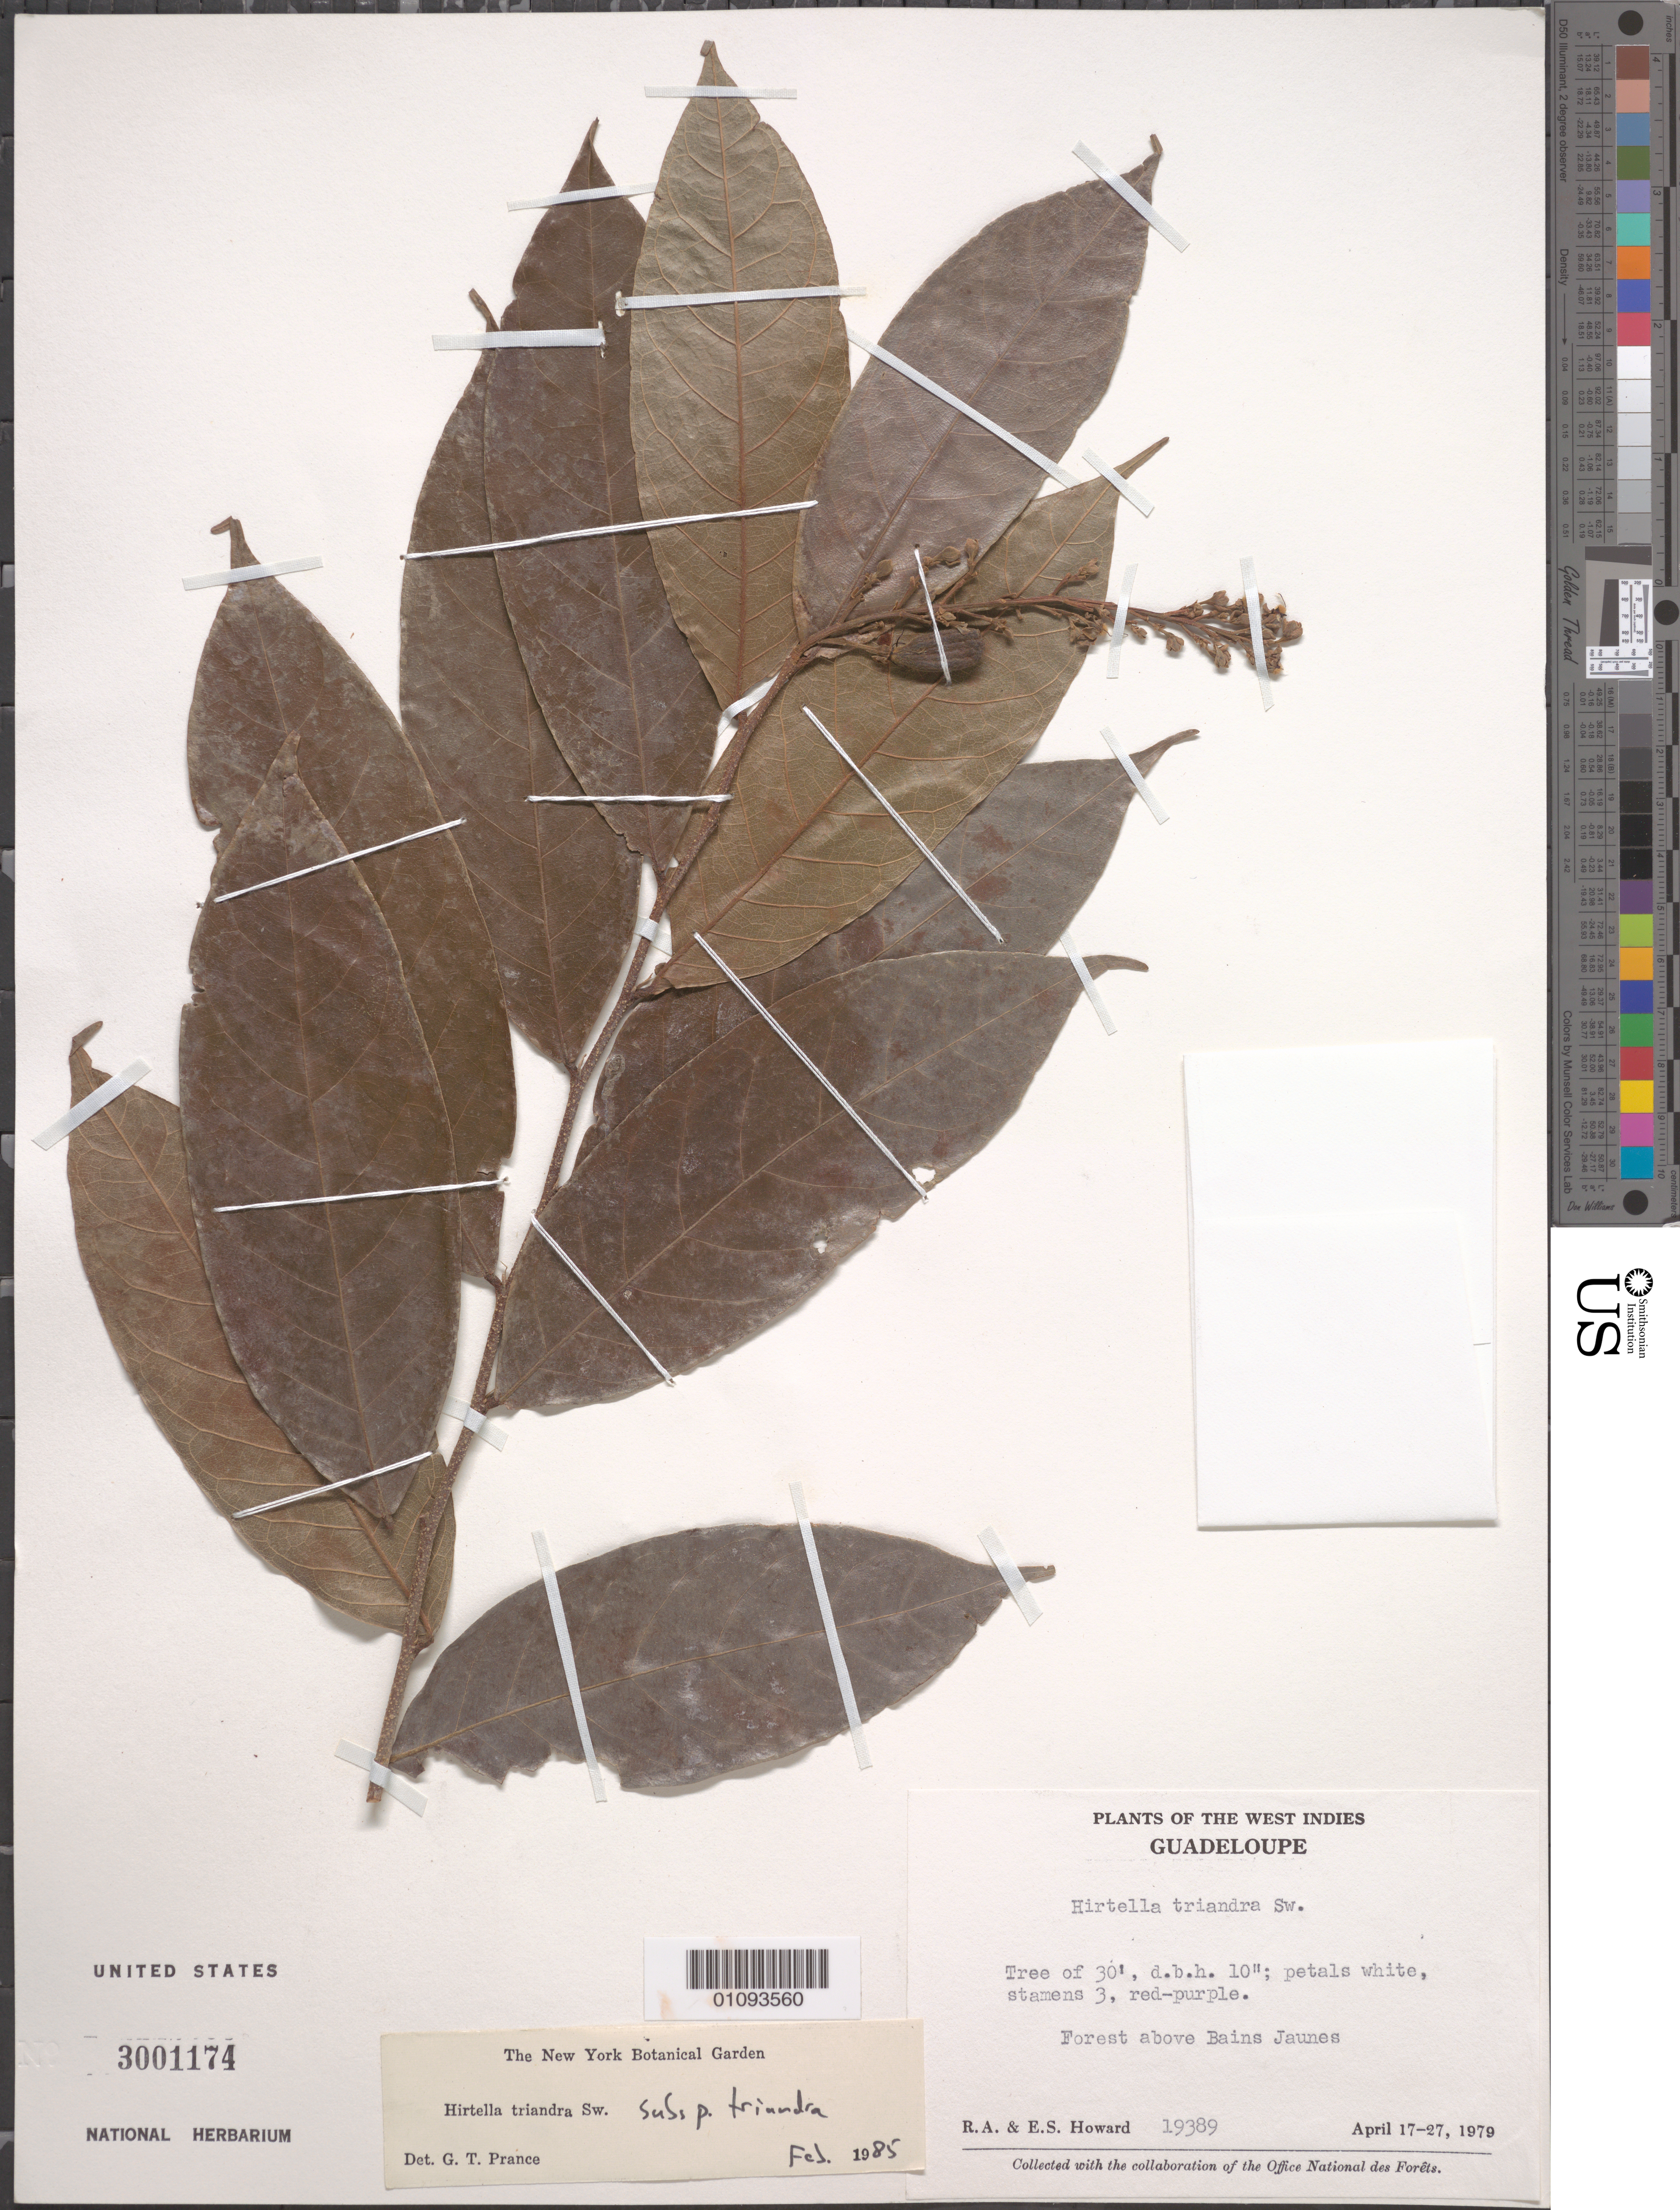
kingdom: Plantae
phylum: Tracheophyta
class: Magnoliopsida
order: Malpighiales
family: Chrysobalanaceae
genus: Hirtella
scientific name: Hirtella triandra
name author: Sw.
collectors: R. A. Howard & E. S. Howard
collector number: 19389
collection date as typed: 17 Apr 1979 to 27 Apr 1979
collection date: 1979-04-17/1979-04-27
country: Guadeloupe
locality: Forest above Bains Jaunes.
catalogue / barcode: US 3001174